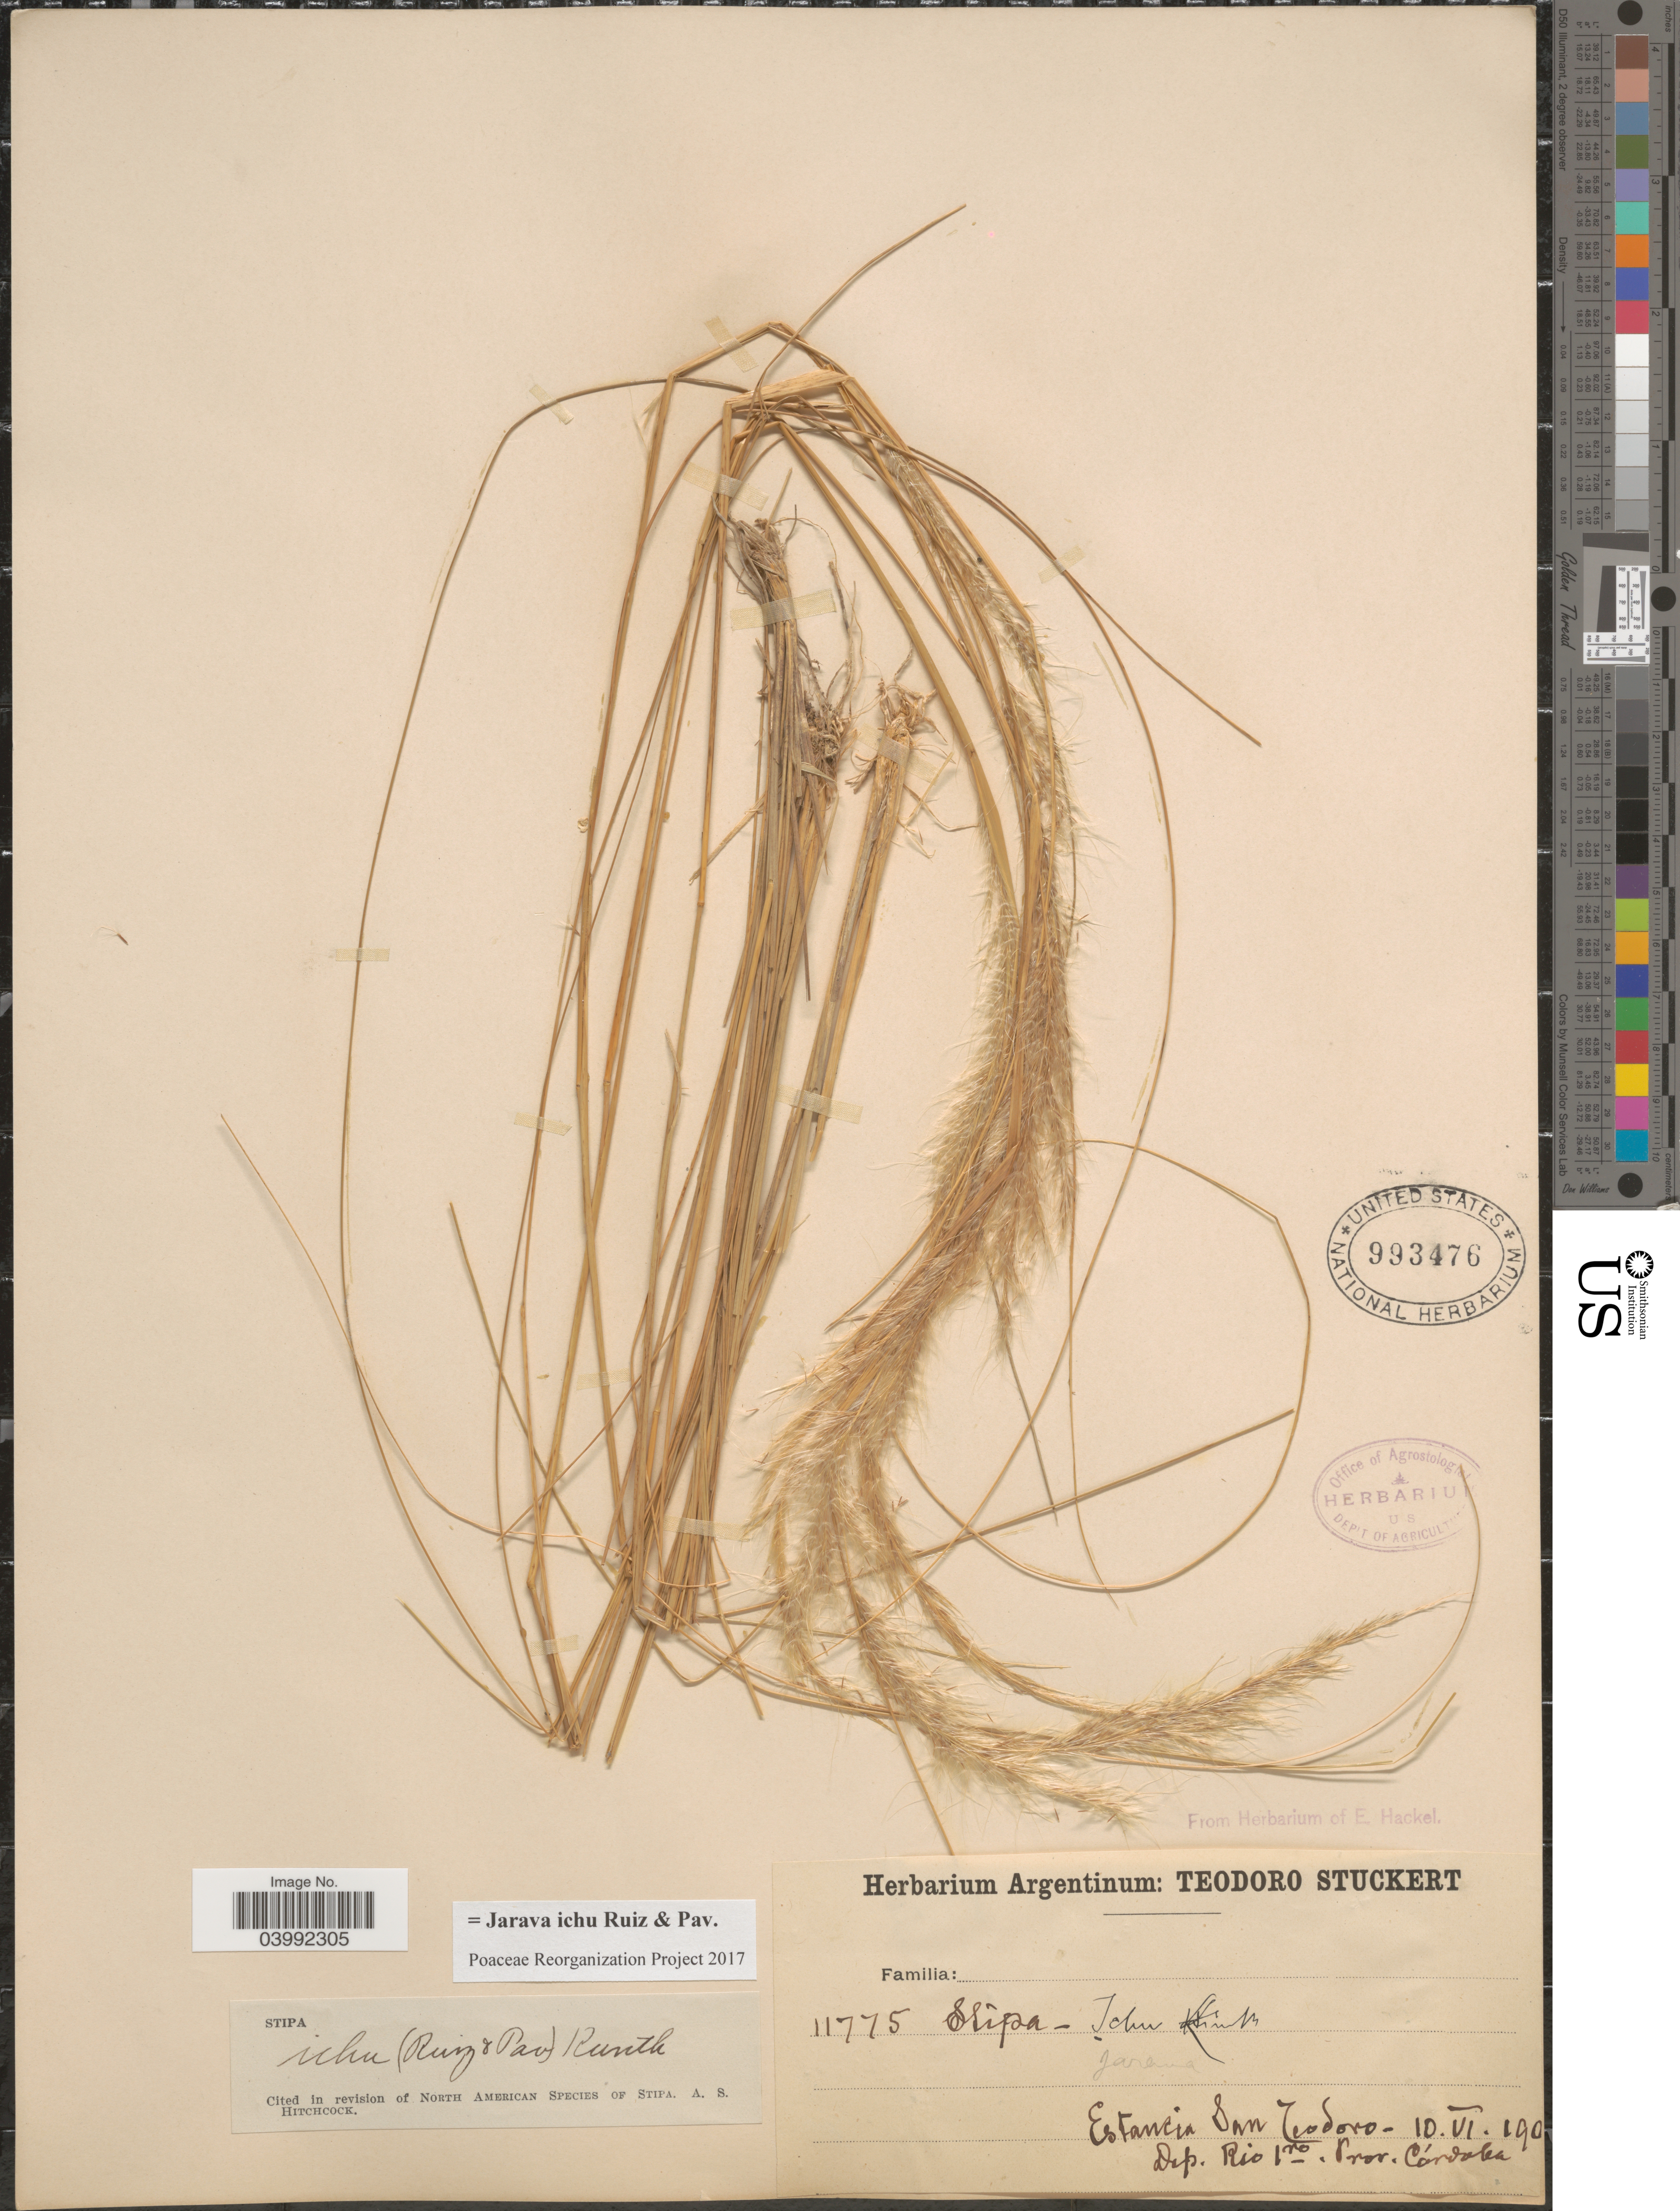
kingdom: Plantae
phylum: Tracheophyta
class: Liliopsida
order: Poales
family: Poaceae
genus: Jarava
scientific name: Jarava ichu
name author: Ruiz & Pav.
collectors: Ex herb. Teodoro Stuckert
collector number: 11775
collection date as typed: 10.vi.190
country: Argentina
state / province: Cordoba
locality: Estancia San Teodoro. Dep. Rio Primero.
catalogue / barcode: US 993476